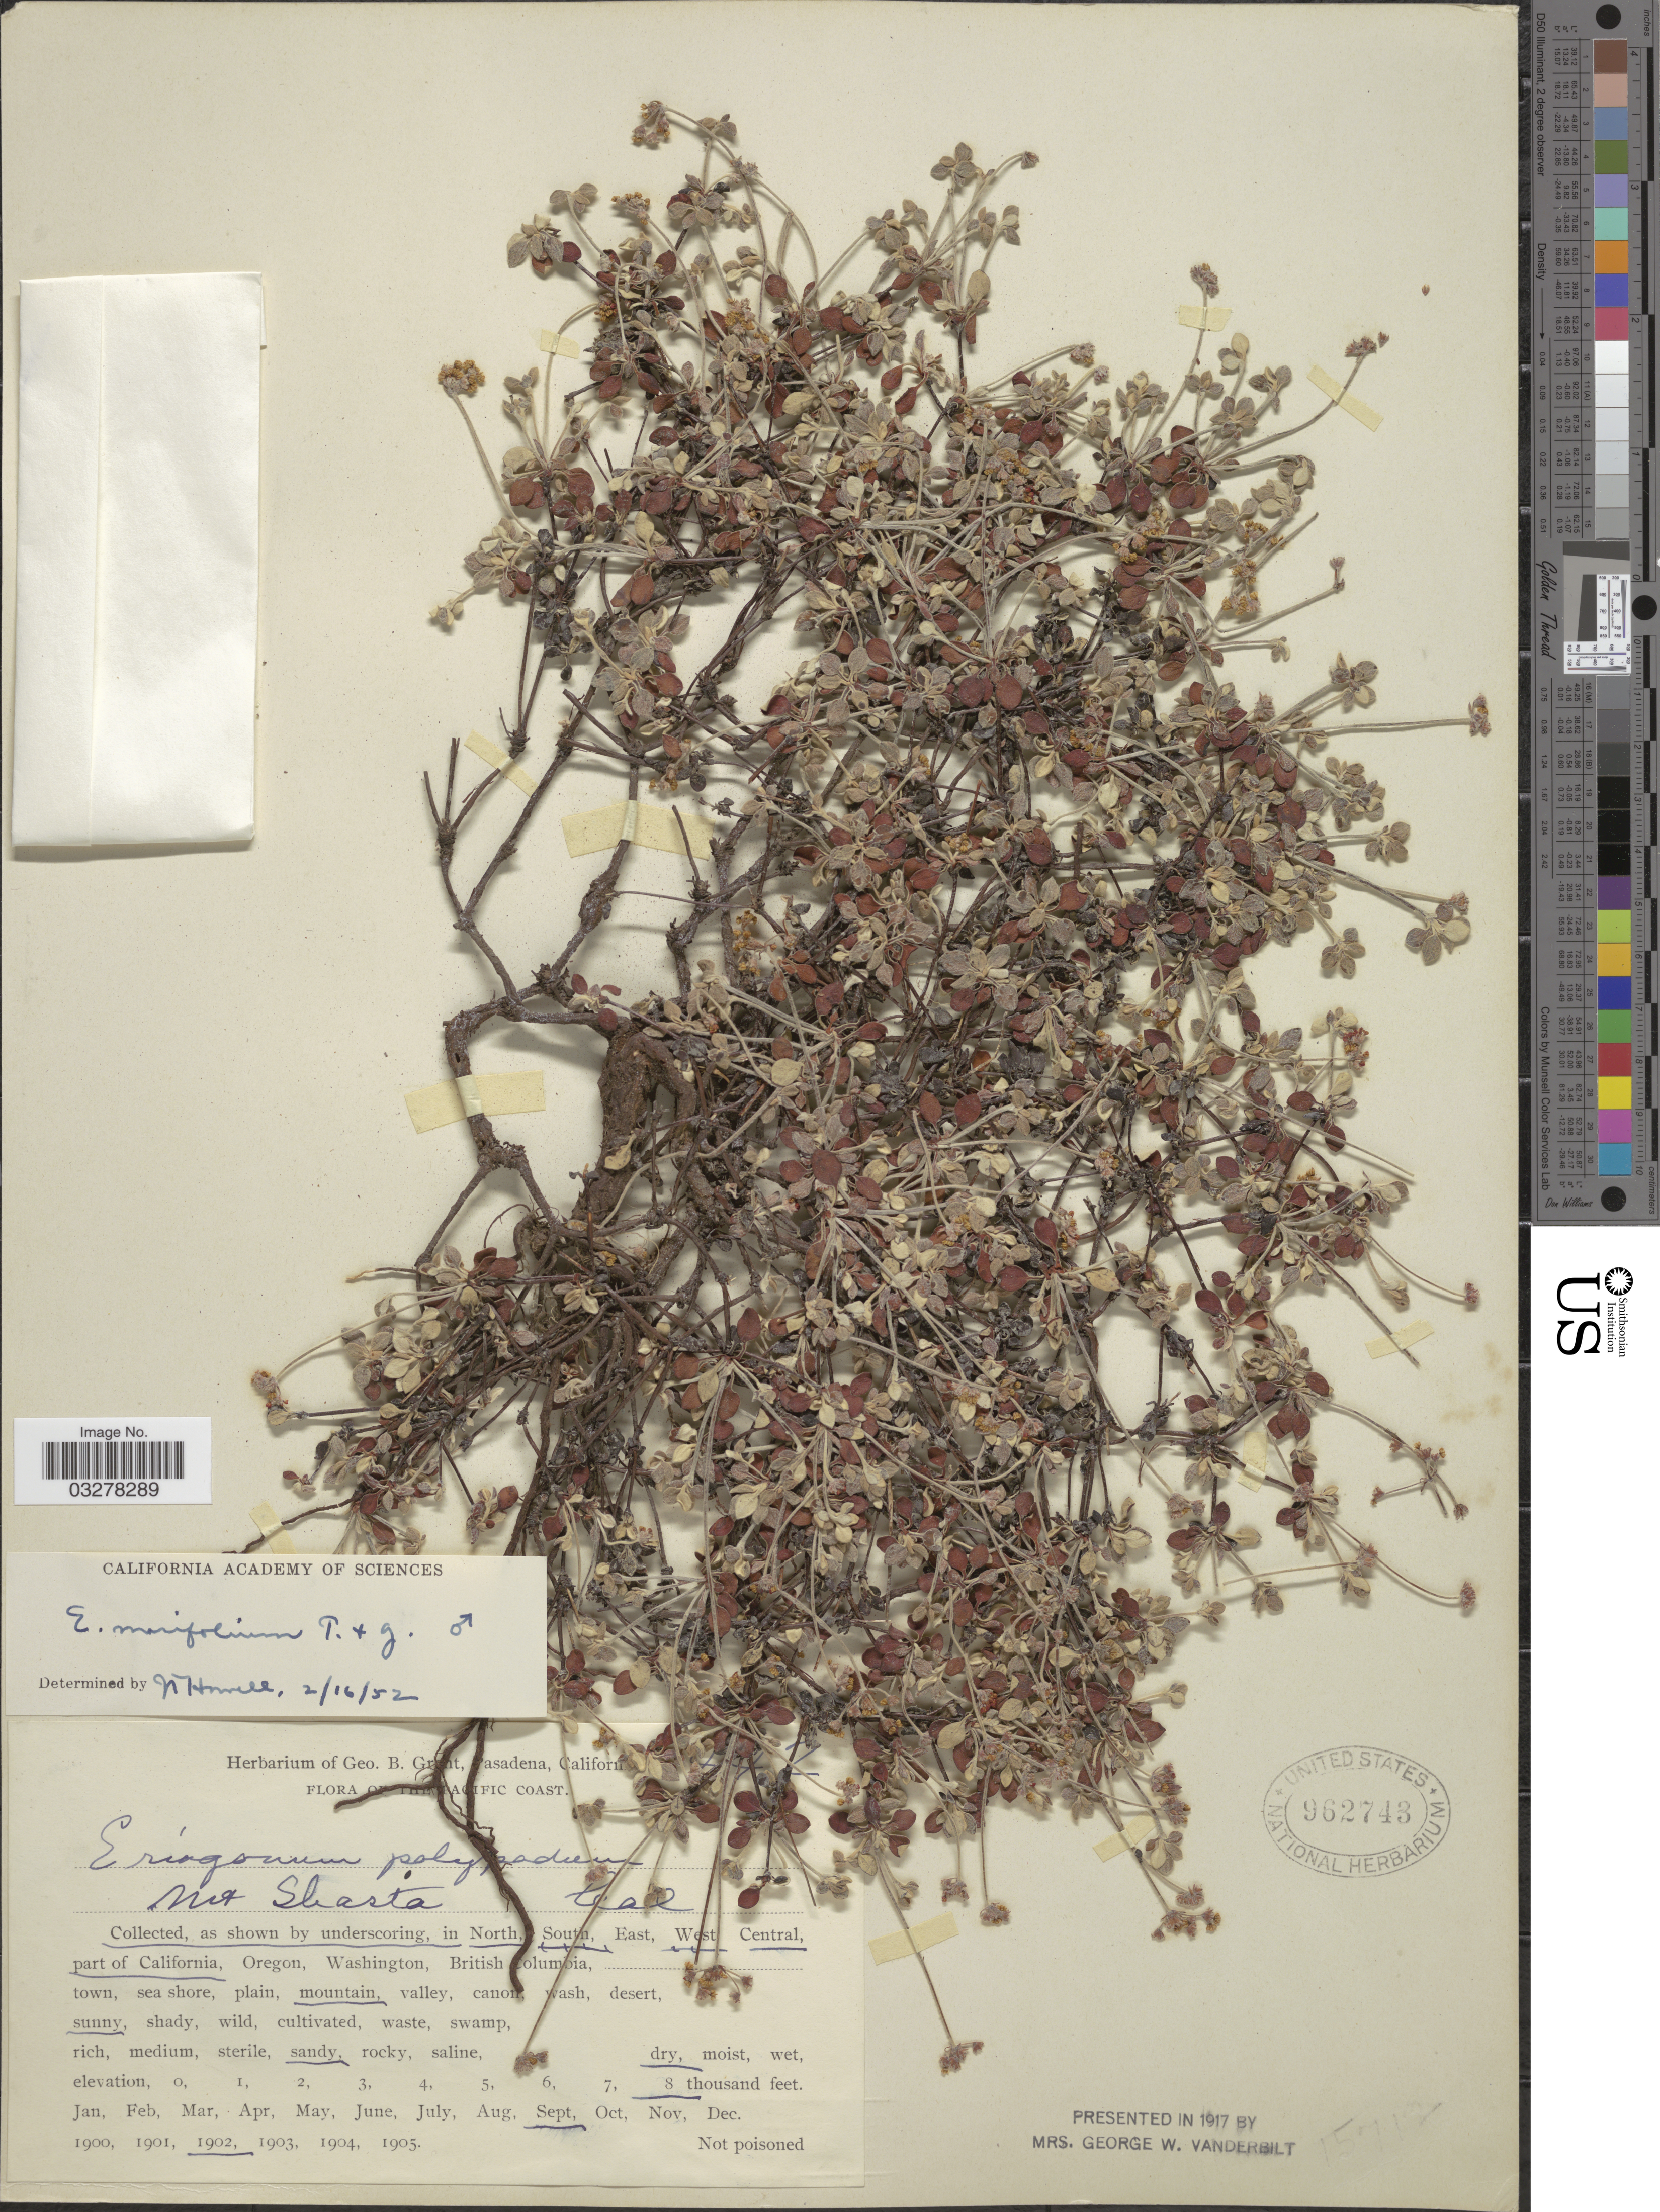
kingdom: Plantae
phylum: Tracheophyta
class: Magnoliopsida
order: Caryophyllales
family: Polygonaceae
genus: Eriogonum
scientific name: Eriogonum marifolium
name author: Torr. & A. Gray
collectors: ex herb. Geo. B. Grant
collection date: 1902-09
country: United States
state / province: California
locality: Pacific Coast. North, Central, part of California. Mt Shasta.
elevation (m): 2438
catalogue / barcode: US 962743